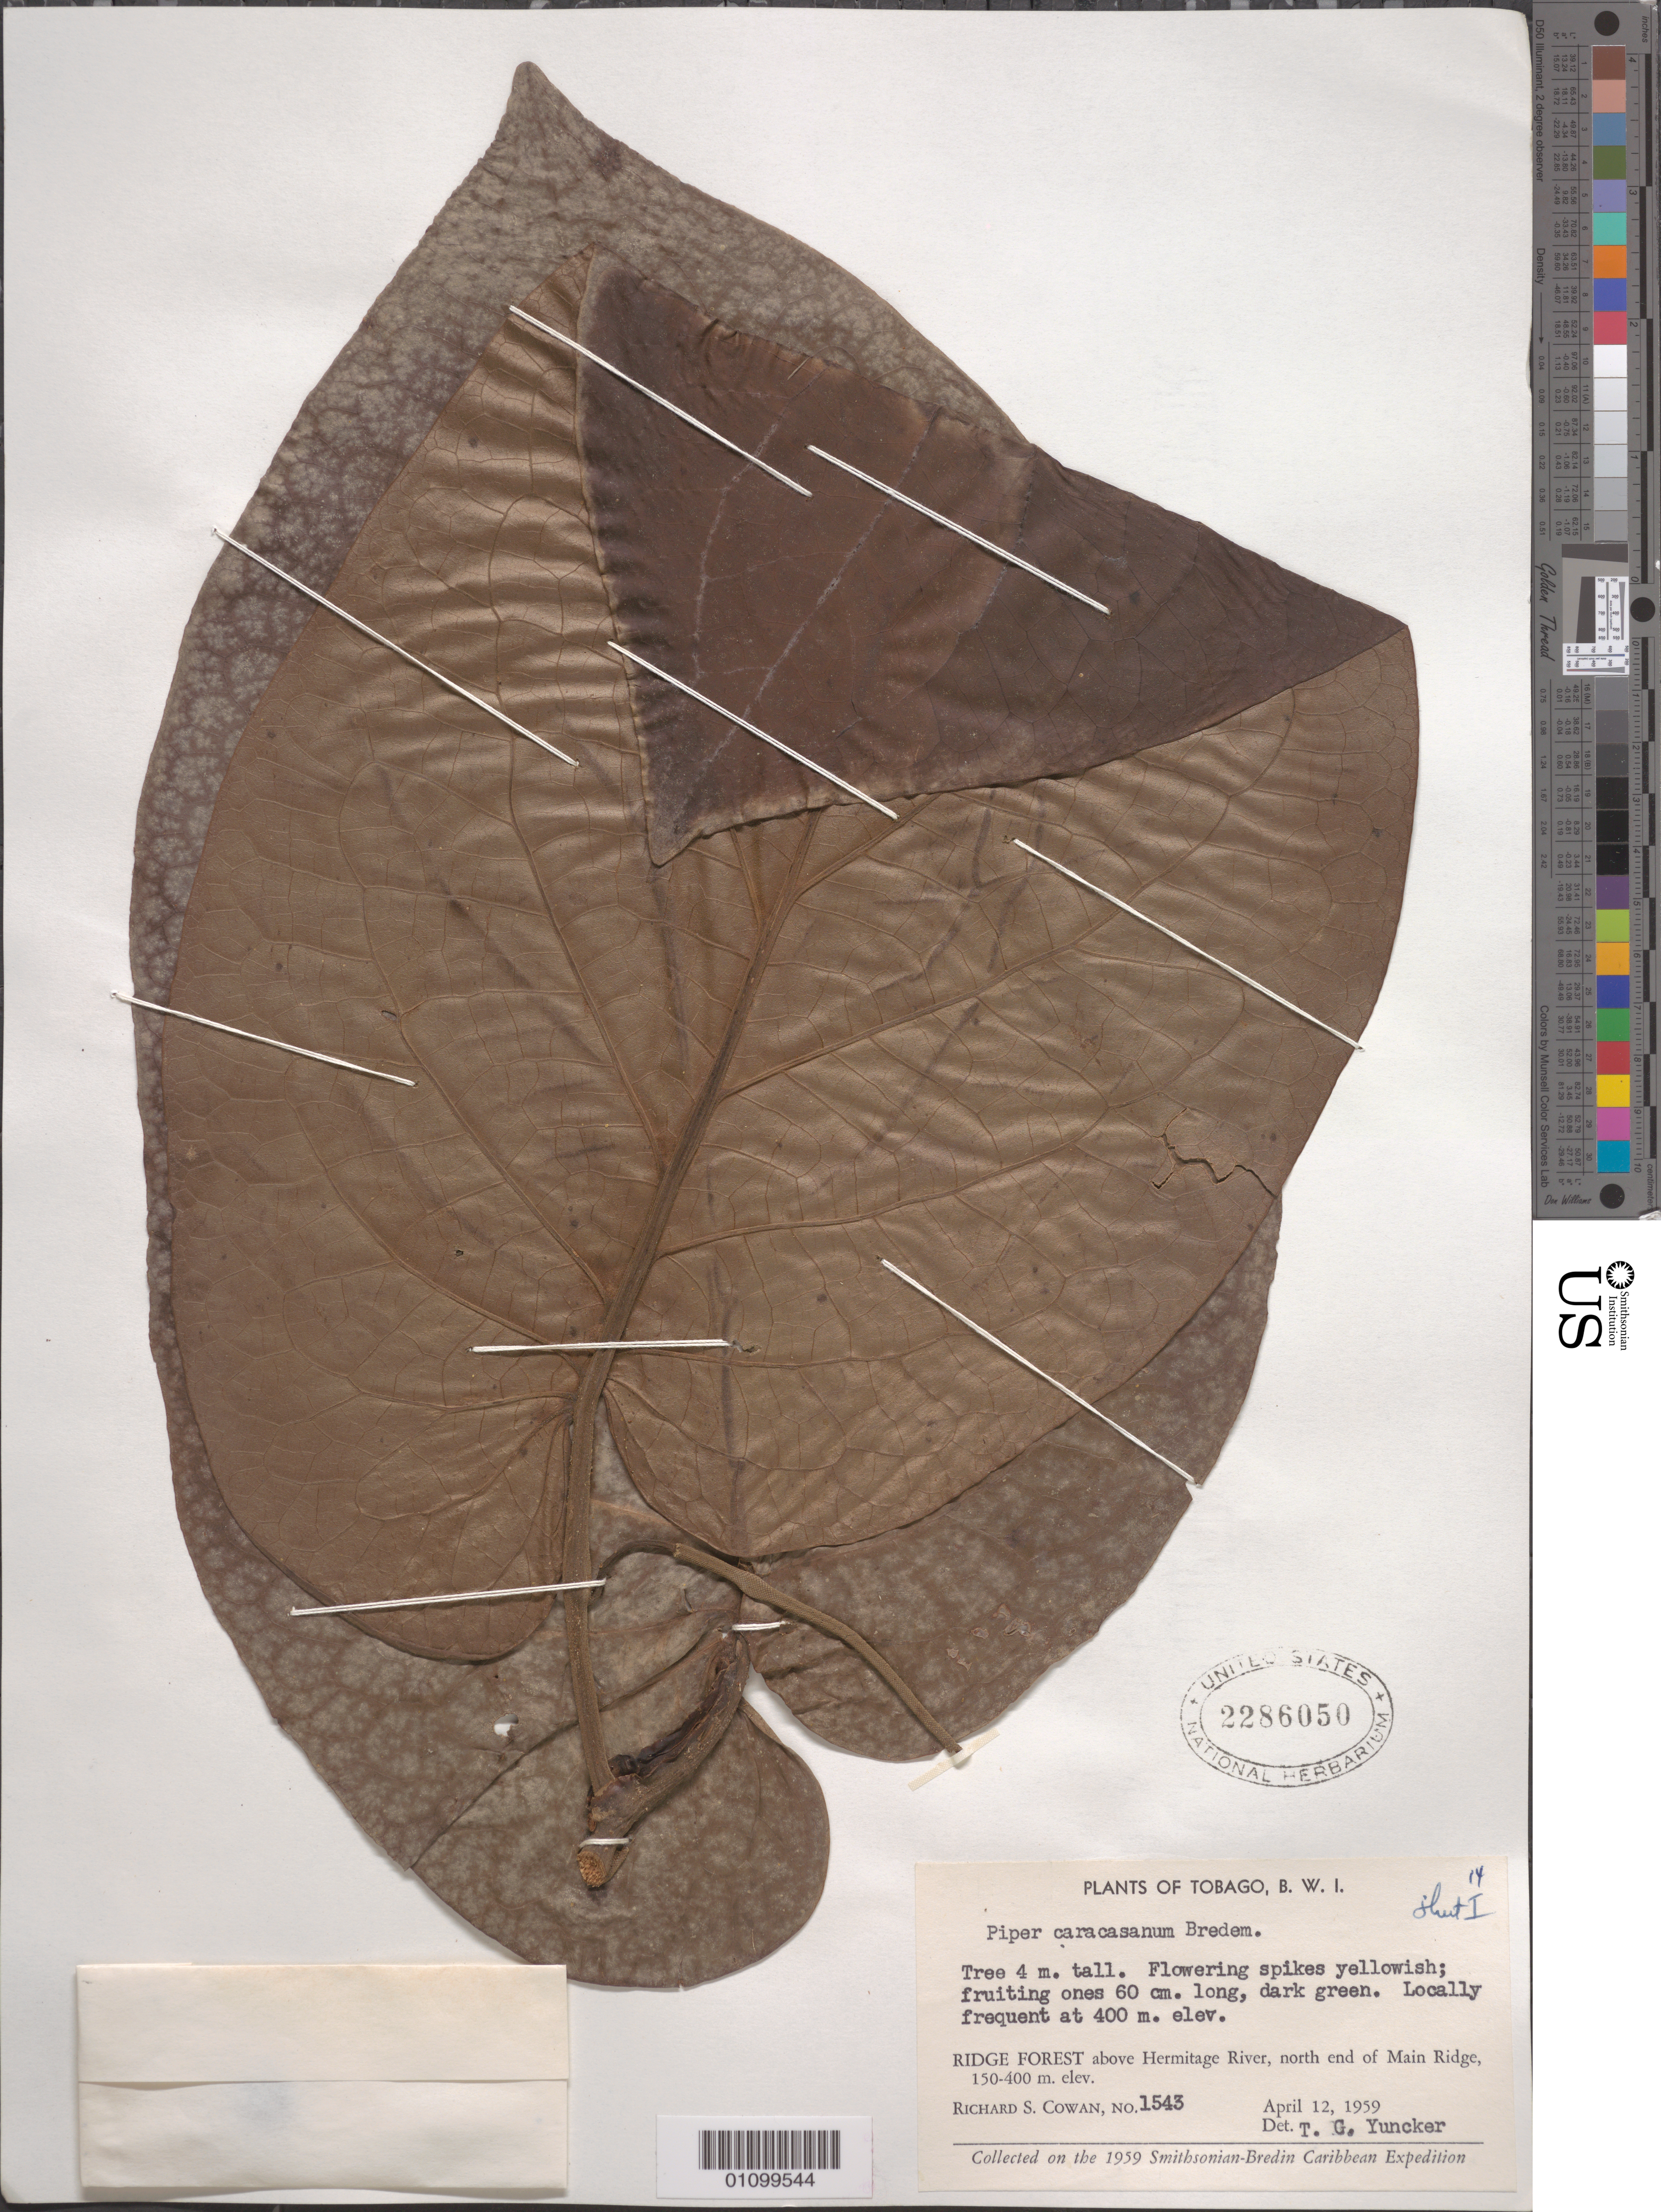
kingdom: Plantae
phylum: Tracheophyta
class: Magnoliopsida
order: Piperales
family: Piperaceae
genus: Piper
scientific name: Piper caracasanum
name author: Bredem. ex Link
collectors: R. S. Cowan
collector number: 1543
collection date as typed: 12 Apr 1959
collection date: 1959-04-12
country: Trinidad and Tobago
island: Tobago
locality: Ridge Forest above Hermitage River, N end of Main Ridge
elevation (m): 150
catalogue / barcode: US 2286050